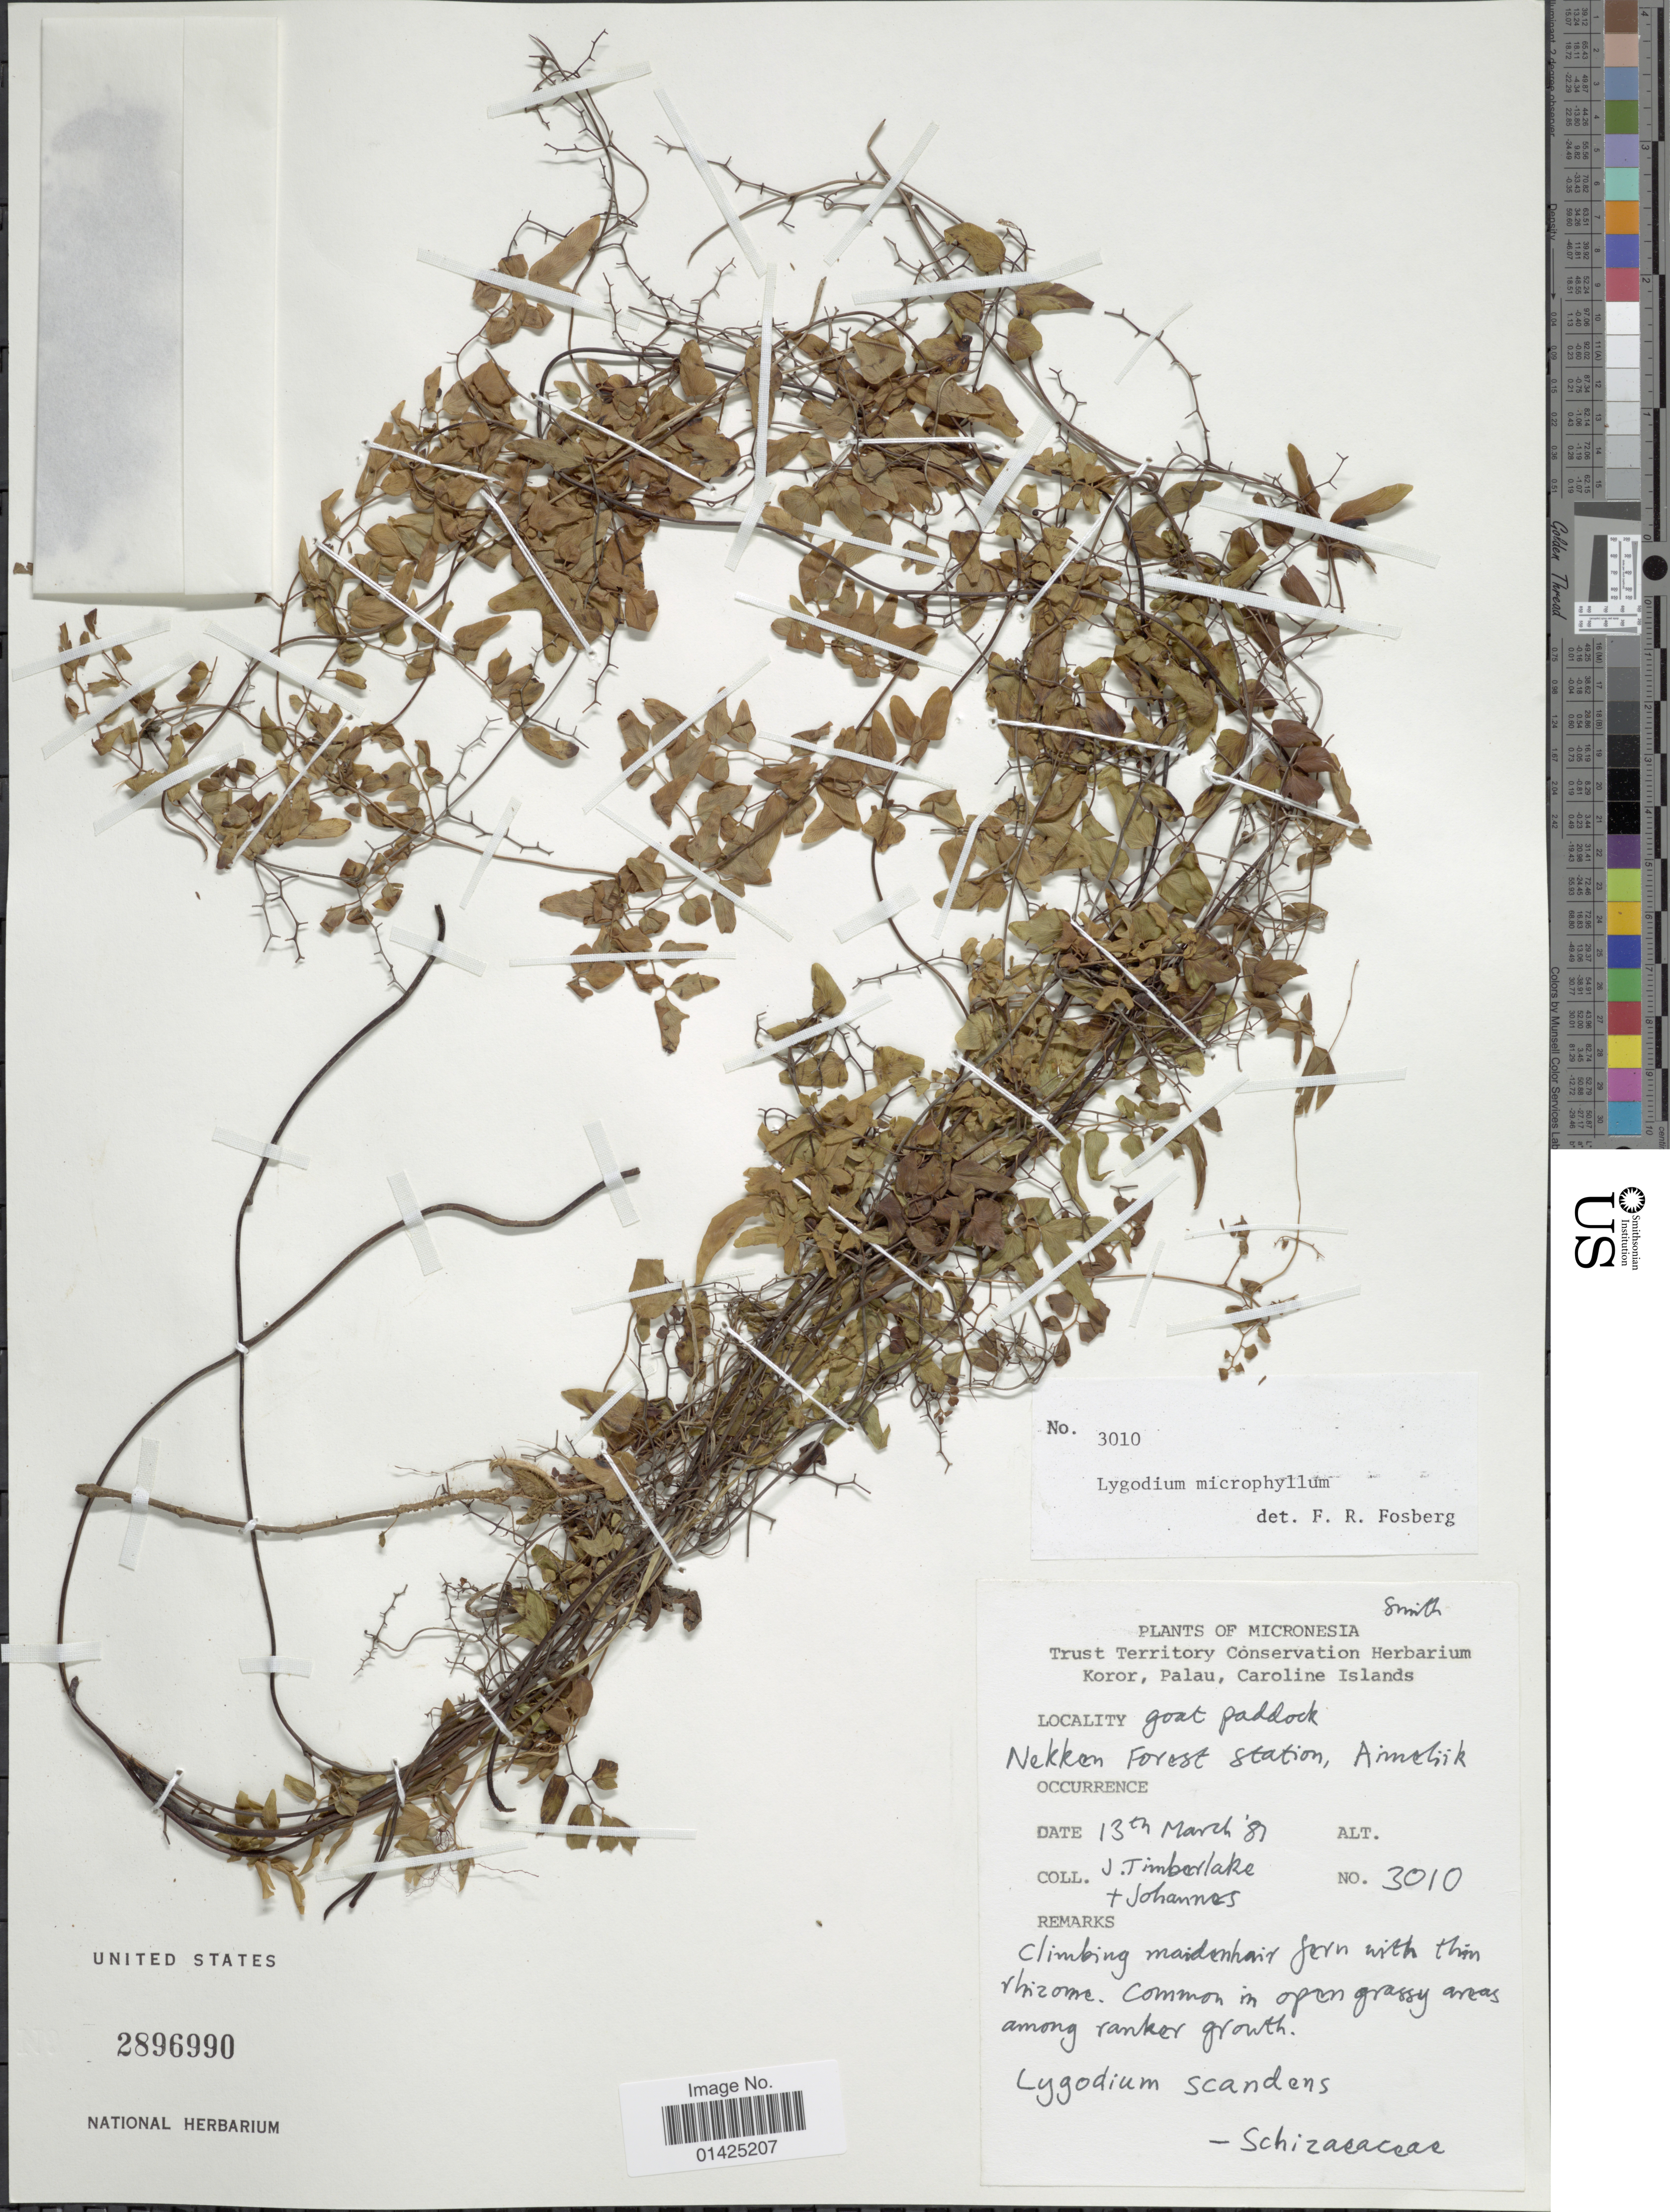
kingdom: Plantae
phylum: Tracheophyta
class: Polypodiopsida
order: Schizaeales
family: Lygodiaceae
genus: Lygodium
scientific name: Lygodium microphyllum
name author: (Cav.) R. Br.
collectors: J. Timberlake & -. Johannes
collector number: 3010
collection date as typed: Transcribed d/m/y: 13/3/81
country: Palau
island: Oreor [Koror]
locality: Koror, Palau, Goat paddock. Nekken Forest Station, Ammelijk. [interpreted]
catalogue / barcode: US 2896990